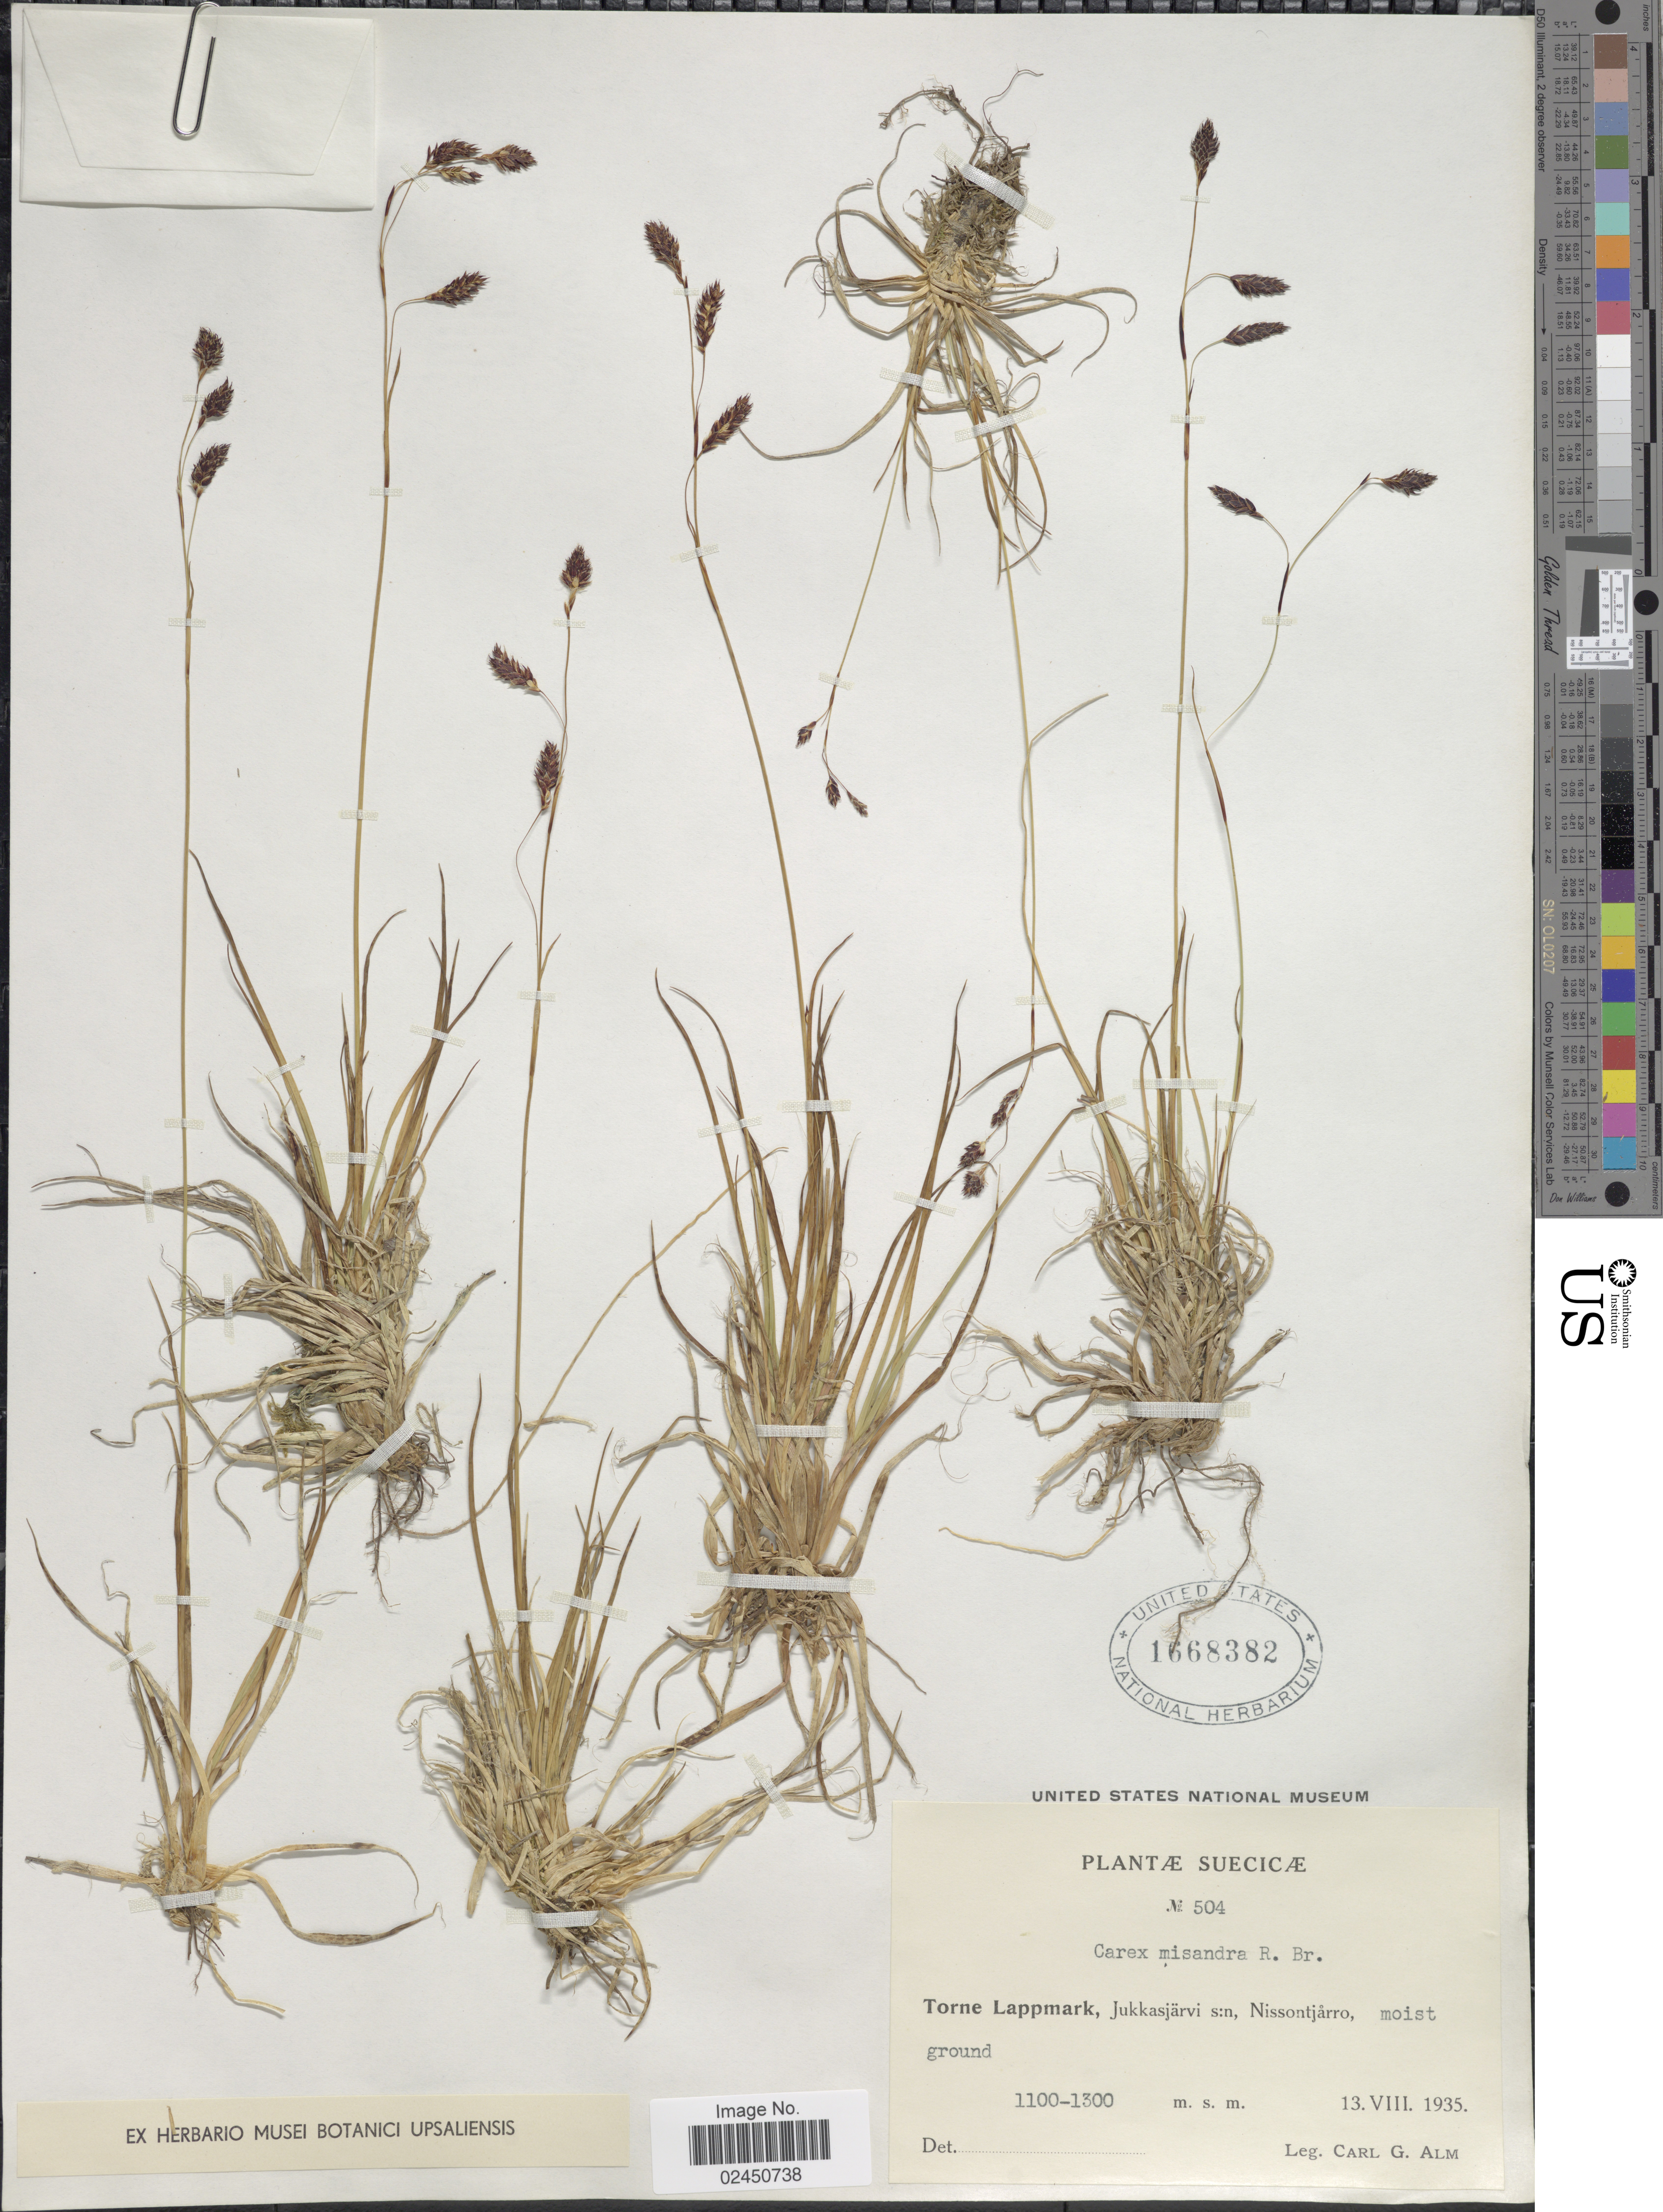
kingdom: Plantae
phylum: Tracheophyta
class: Liliopsida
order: Poales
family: Cyperaceae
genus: Carex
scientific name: Carex fuliginosa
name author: Schkuhr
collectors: C. G. Alm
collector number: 504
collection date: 1935-08-13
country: Sweden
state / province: Norrbotten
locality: Suecicae, Torne Lappmark, Jukkasjarvi s:n, Nissontjarro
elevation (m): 1100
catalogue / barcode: US 1668382